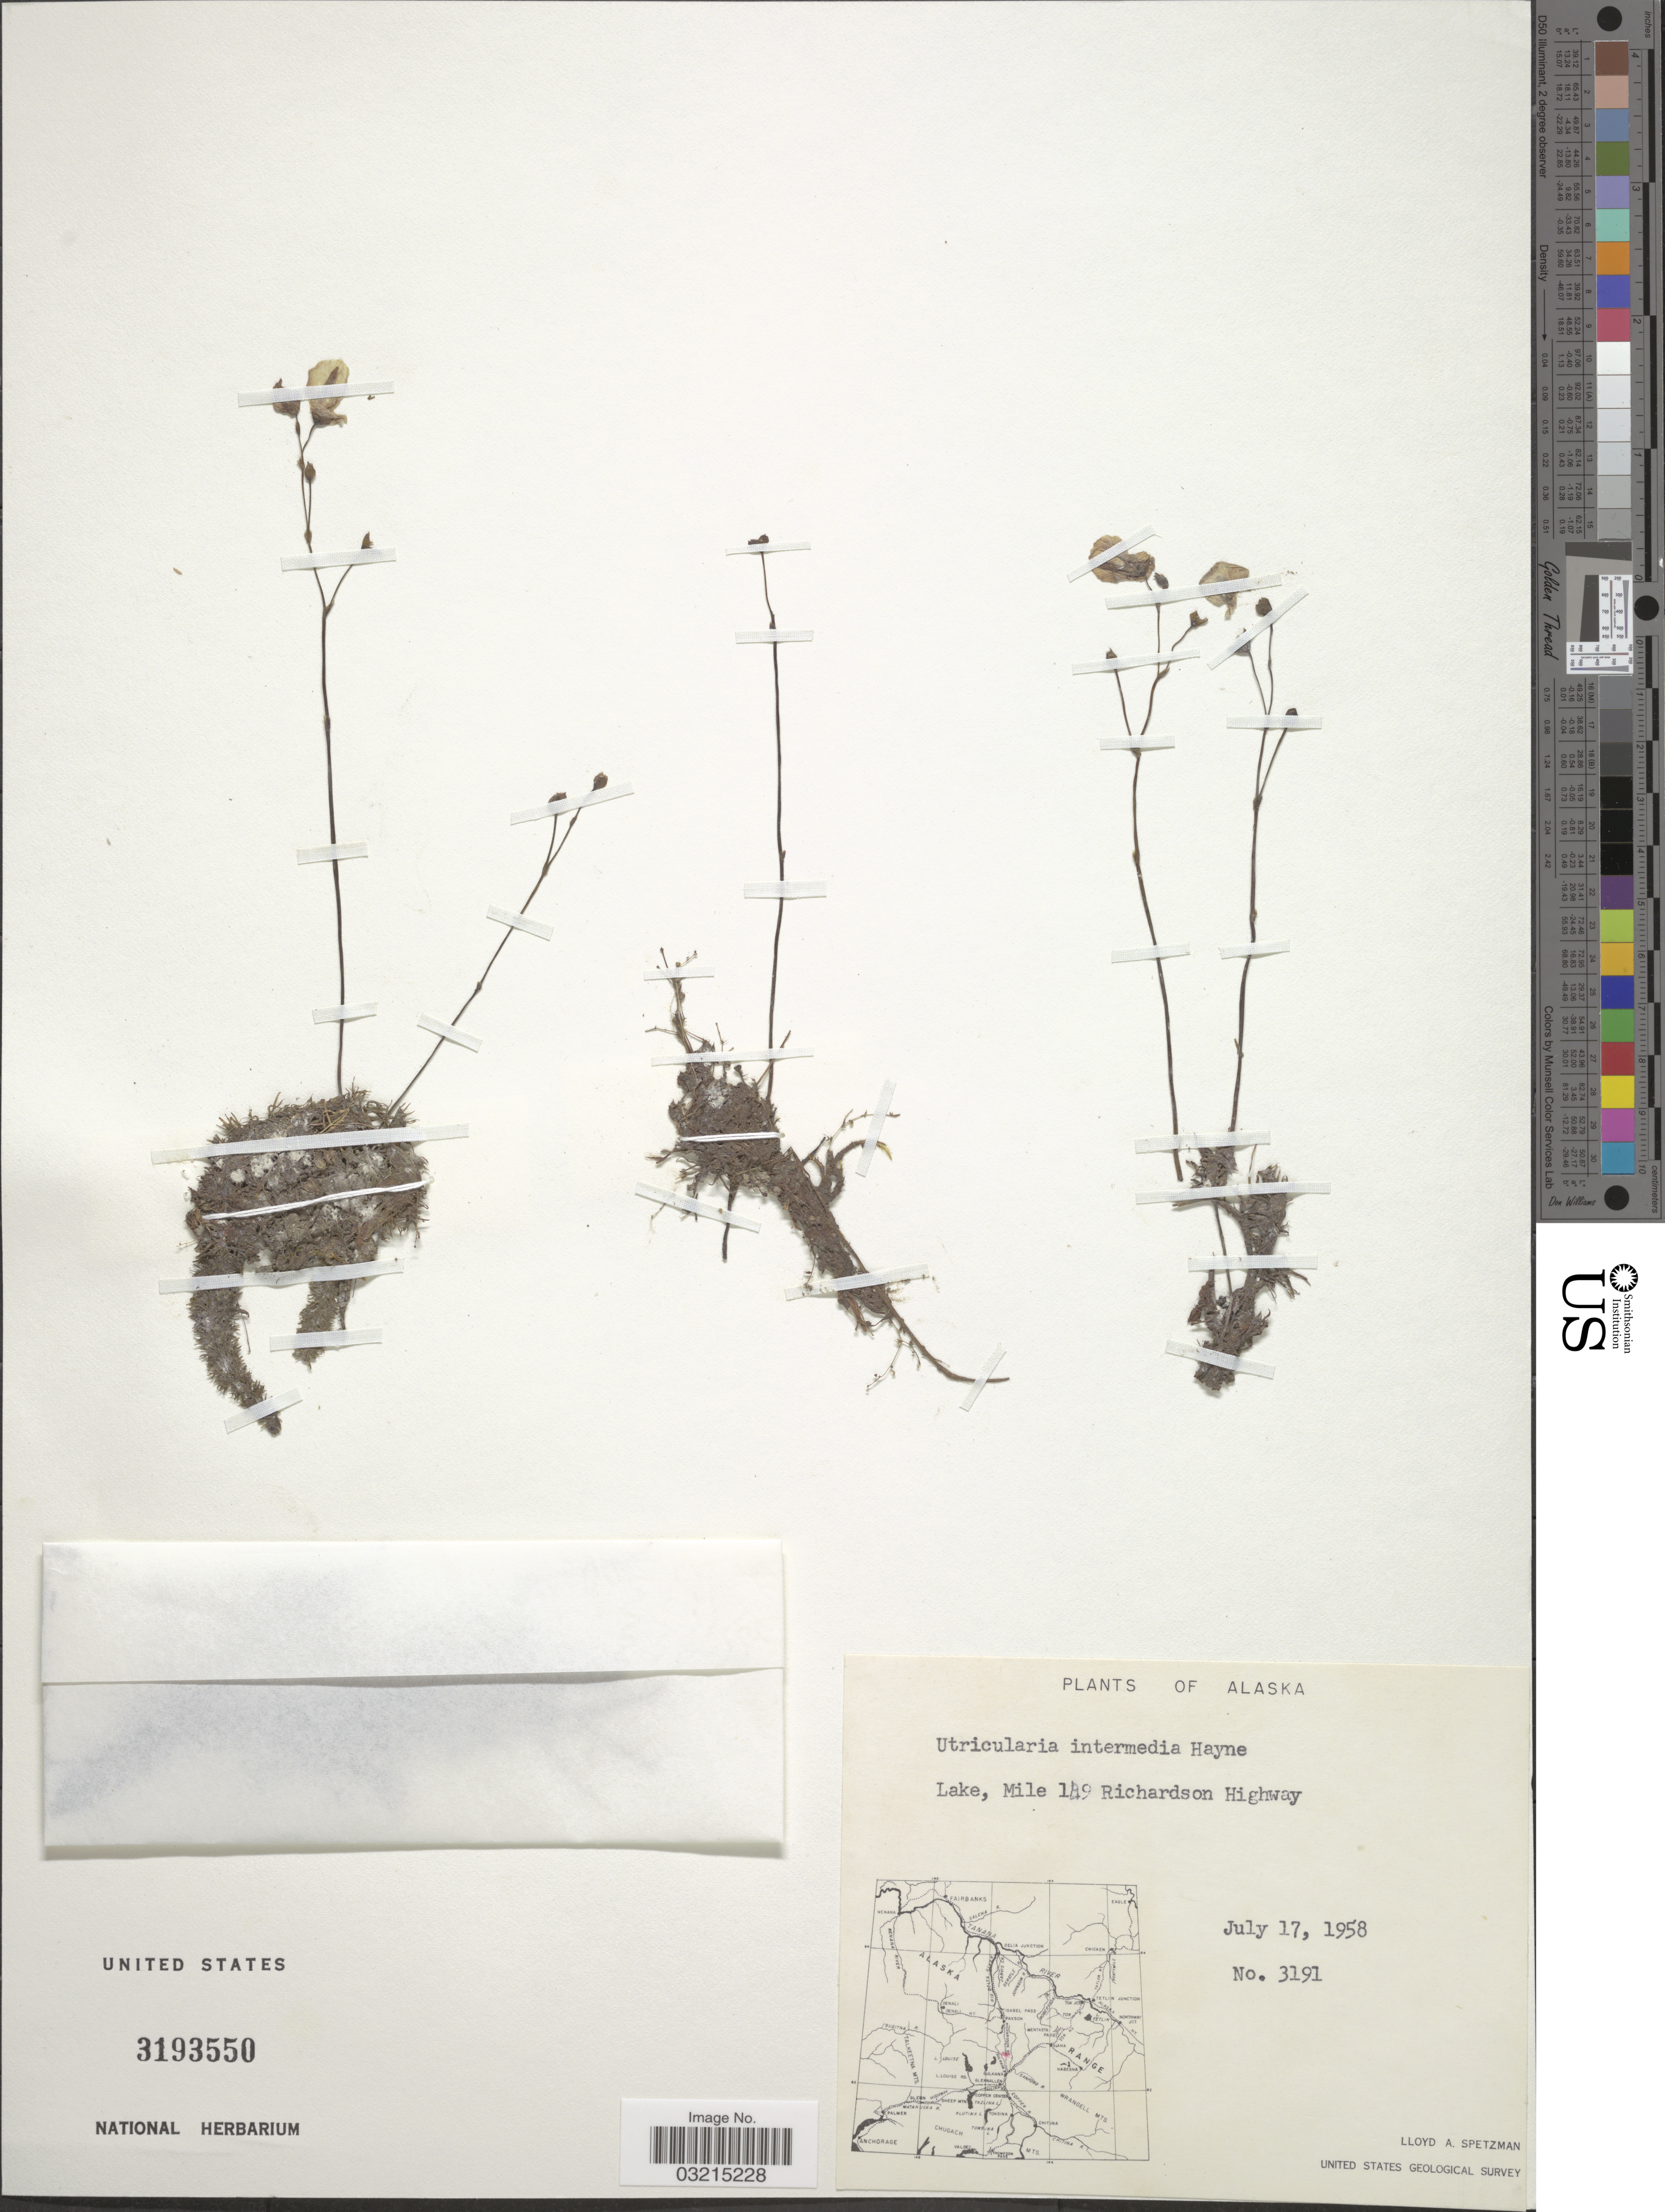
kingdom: Plantae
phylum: Tracheophyta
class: Magnoliopsida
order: Lamiales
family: Lentibulariaceae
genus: Utricularia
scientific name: Utricularia intermedia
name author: Hayne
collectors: L. Spetzman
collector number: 3191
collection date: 1958-07-17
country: United States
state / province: Alaska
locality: Lake, Mile 149 Richardson Highway.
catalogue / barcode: US 3193550